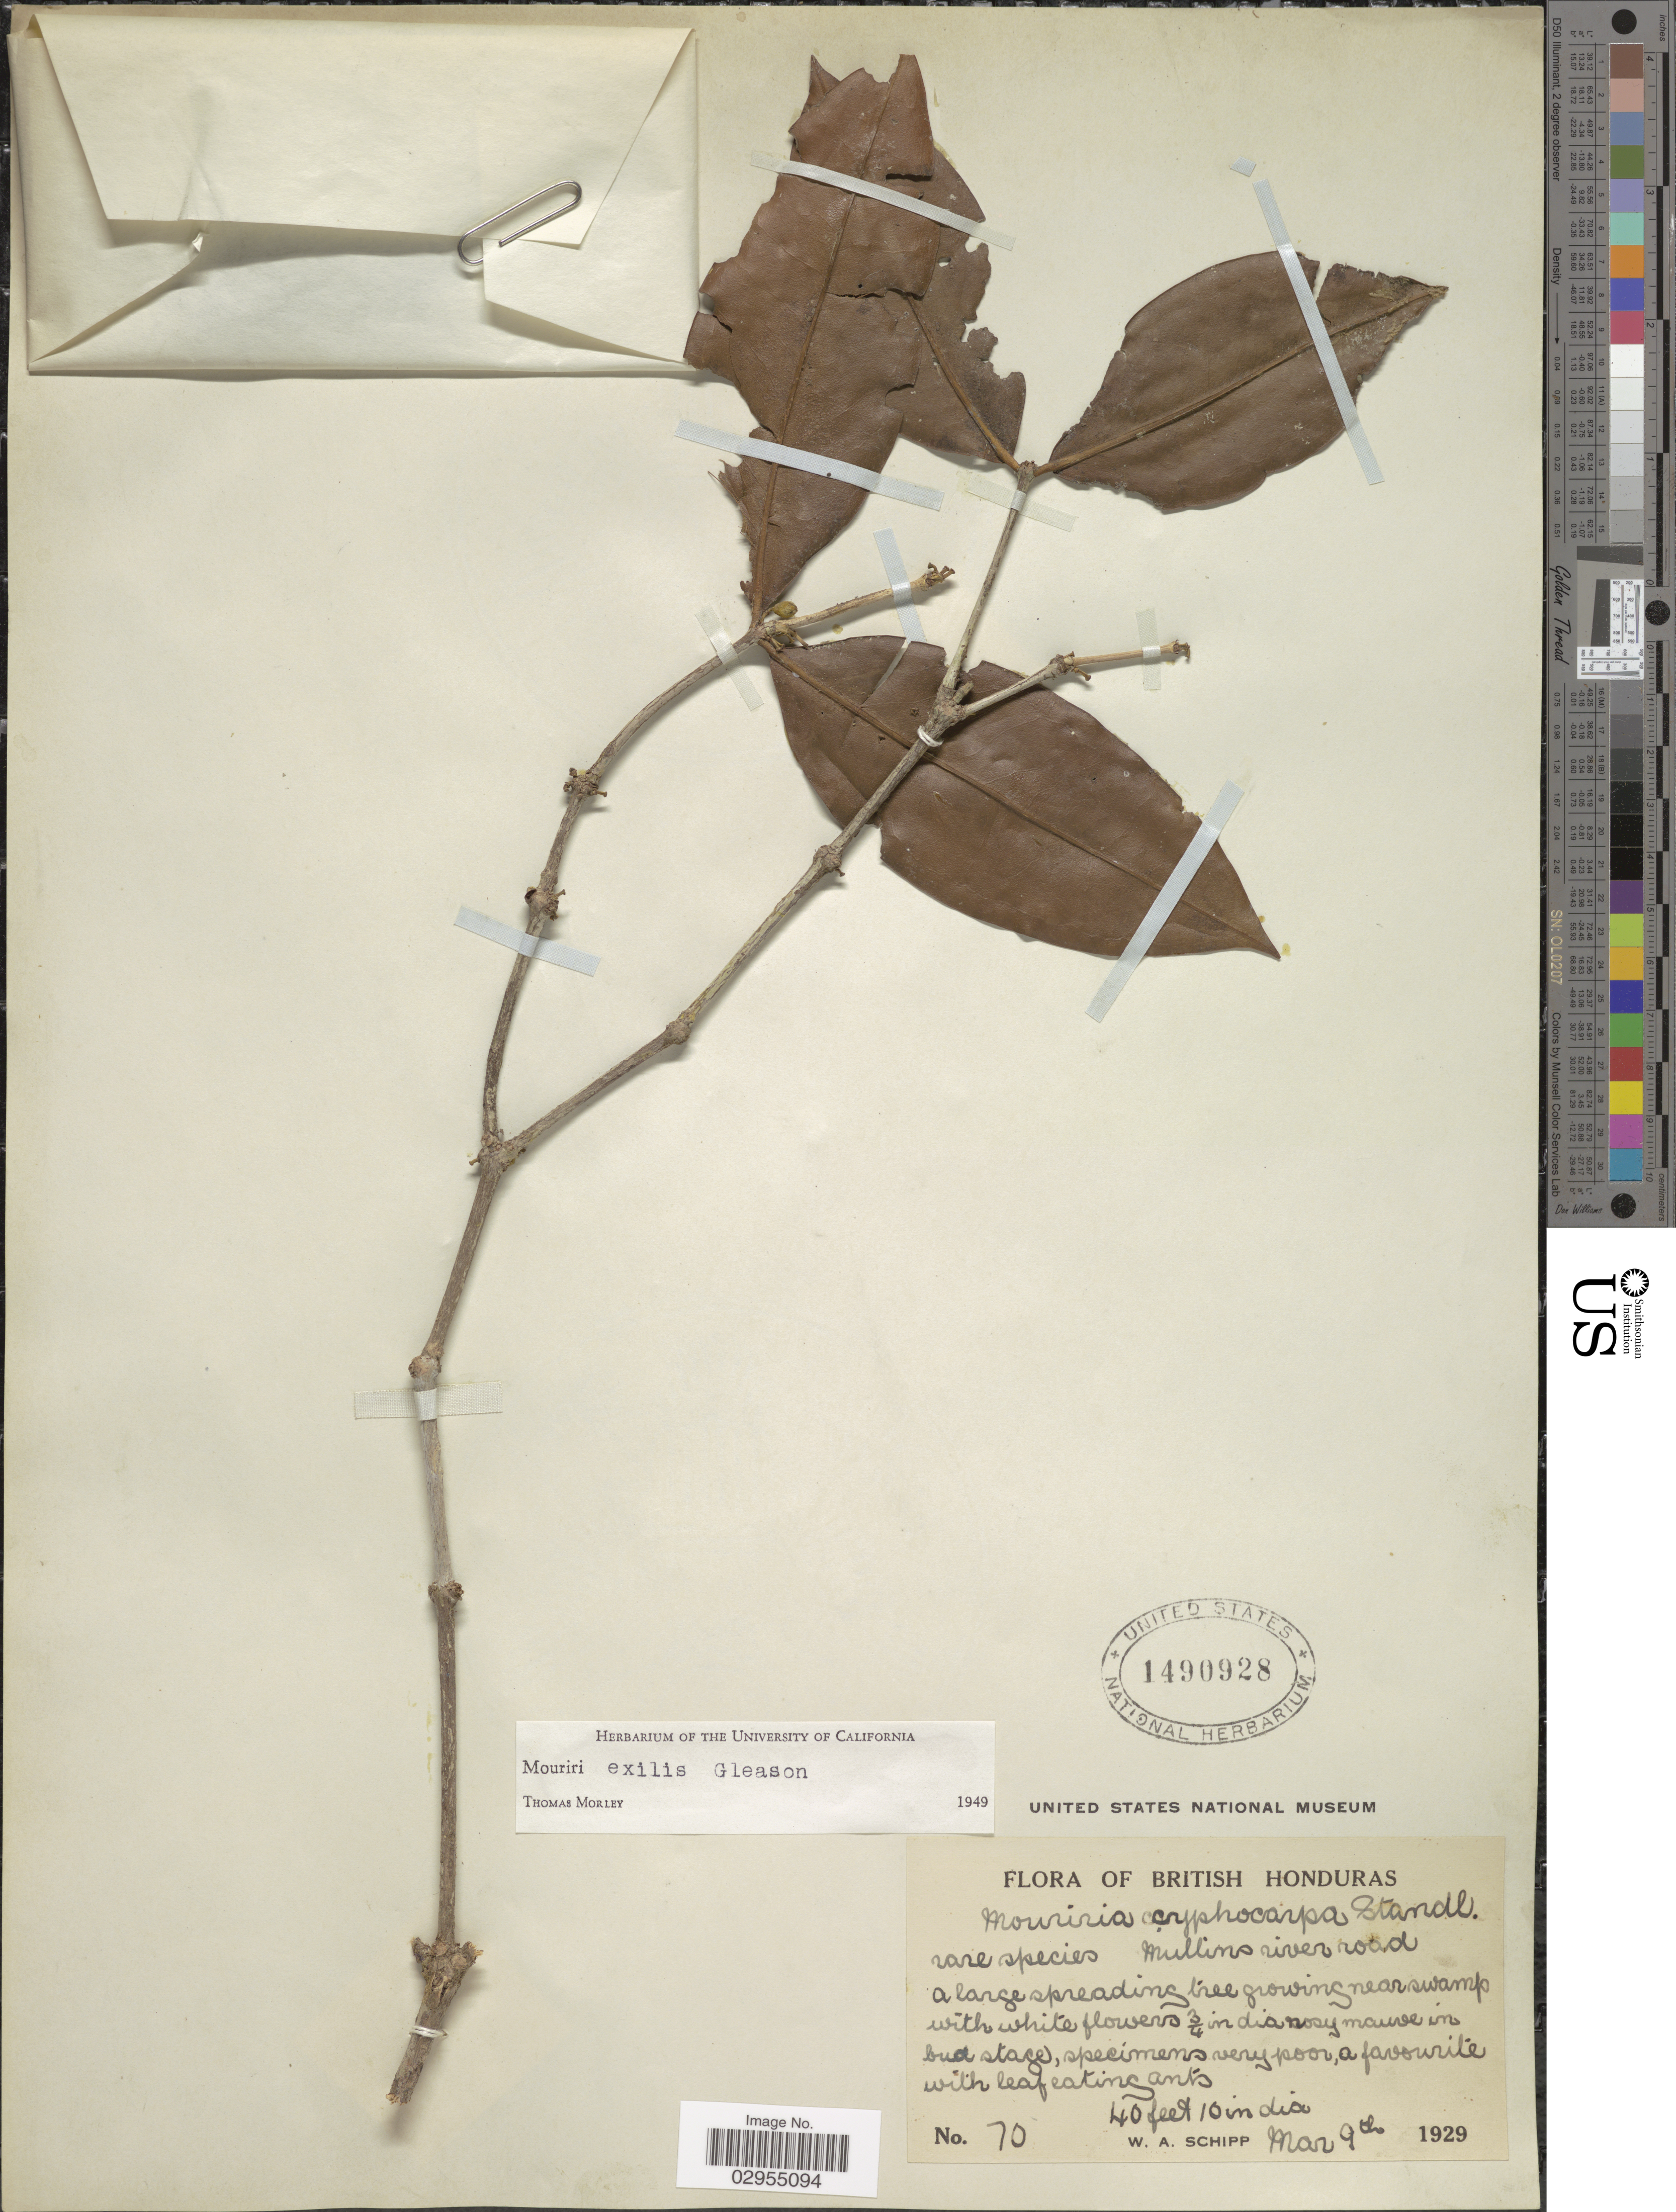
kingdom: Plantae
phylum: Tracheophyta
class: Magnoliopsida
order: Myrtales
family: Melastomataceae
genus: Mouriri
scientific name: Mouriri exilis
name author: Gleason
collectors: W. Schipp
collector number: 70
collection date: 1929-03-09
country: Belize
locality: British Honduras. Mullins river road.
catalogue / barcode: US 1490928